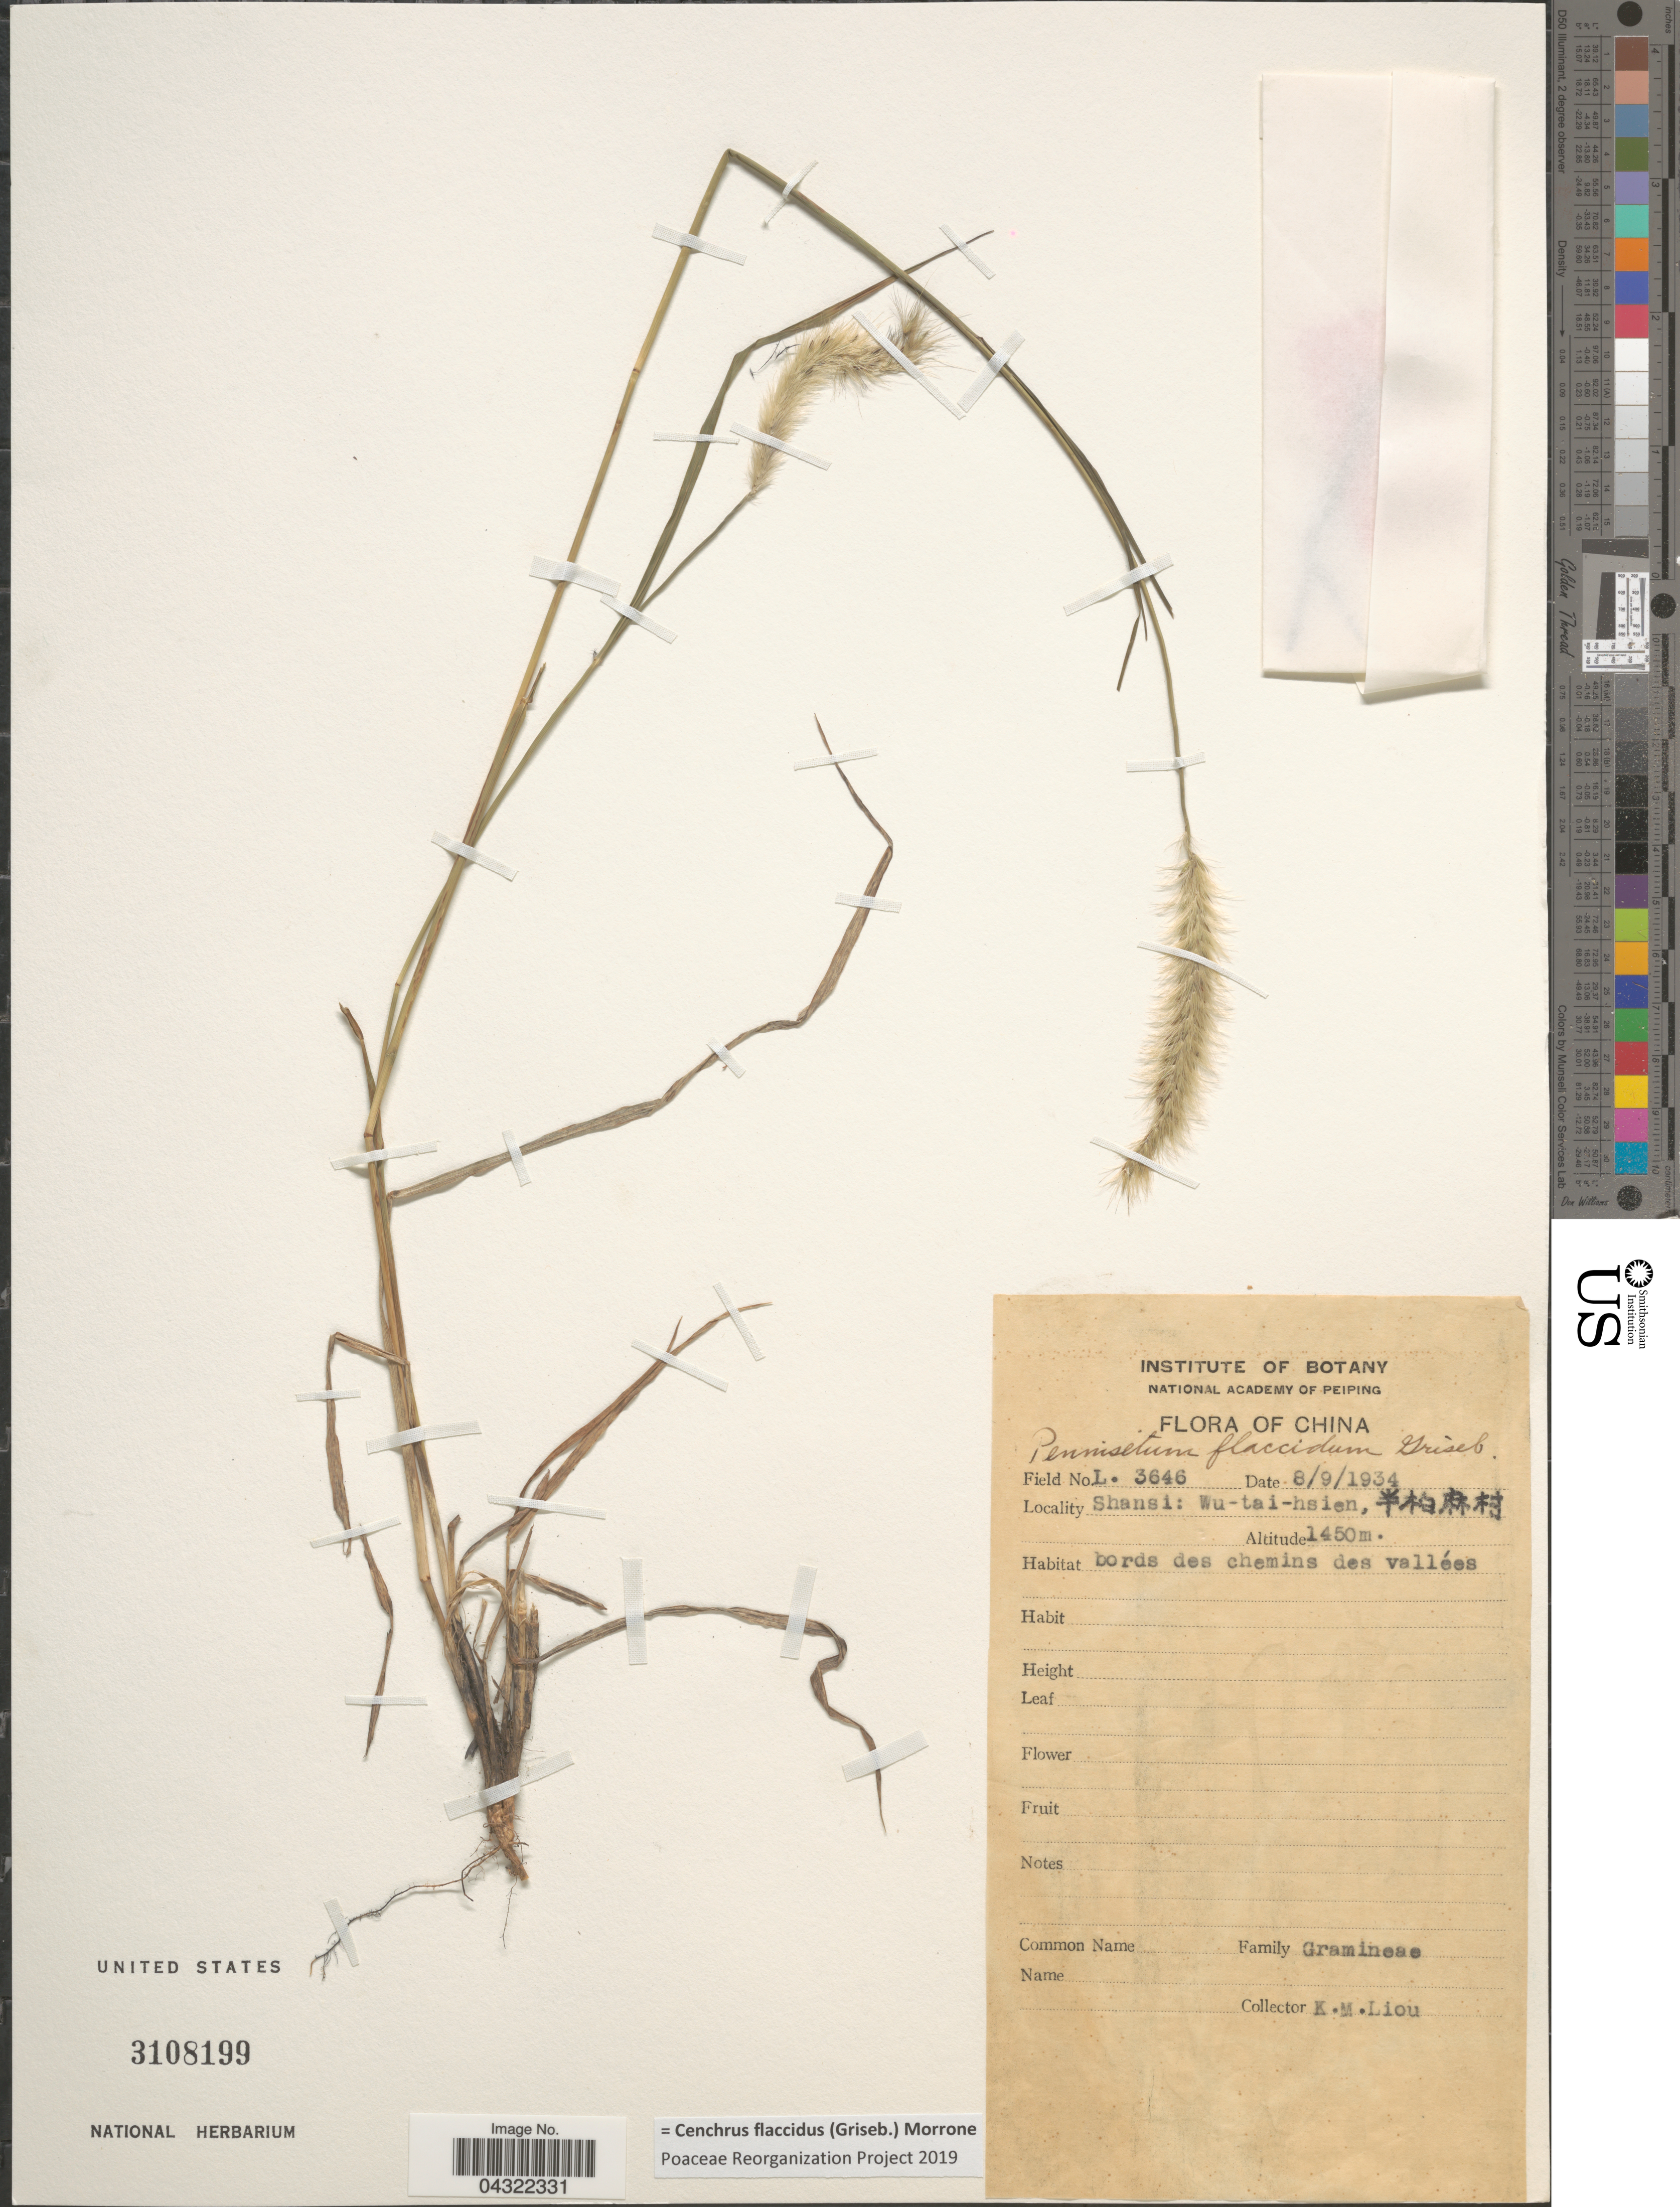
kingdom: Plantae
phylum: Tracheophyta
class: Liliopsida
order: Poales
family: Poaceae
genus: Cenchrus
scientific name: Cenchrus flaccidus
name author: (Griseb.) Morrone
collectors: K. M. Liou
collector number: L3646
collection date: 1934-09-08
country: China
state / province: Shanxi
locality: Shansi: Wu-tai-hsien, X.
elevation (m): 1450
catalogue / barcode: US 3108199